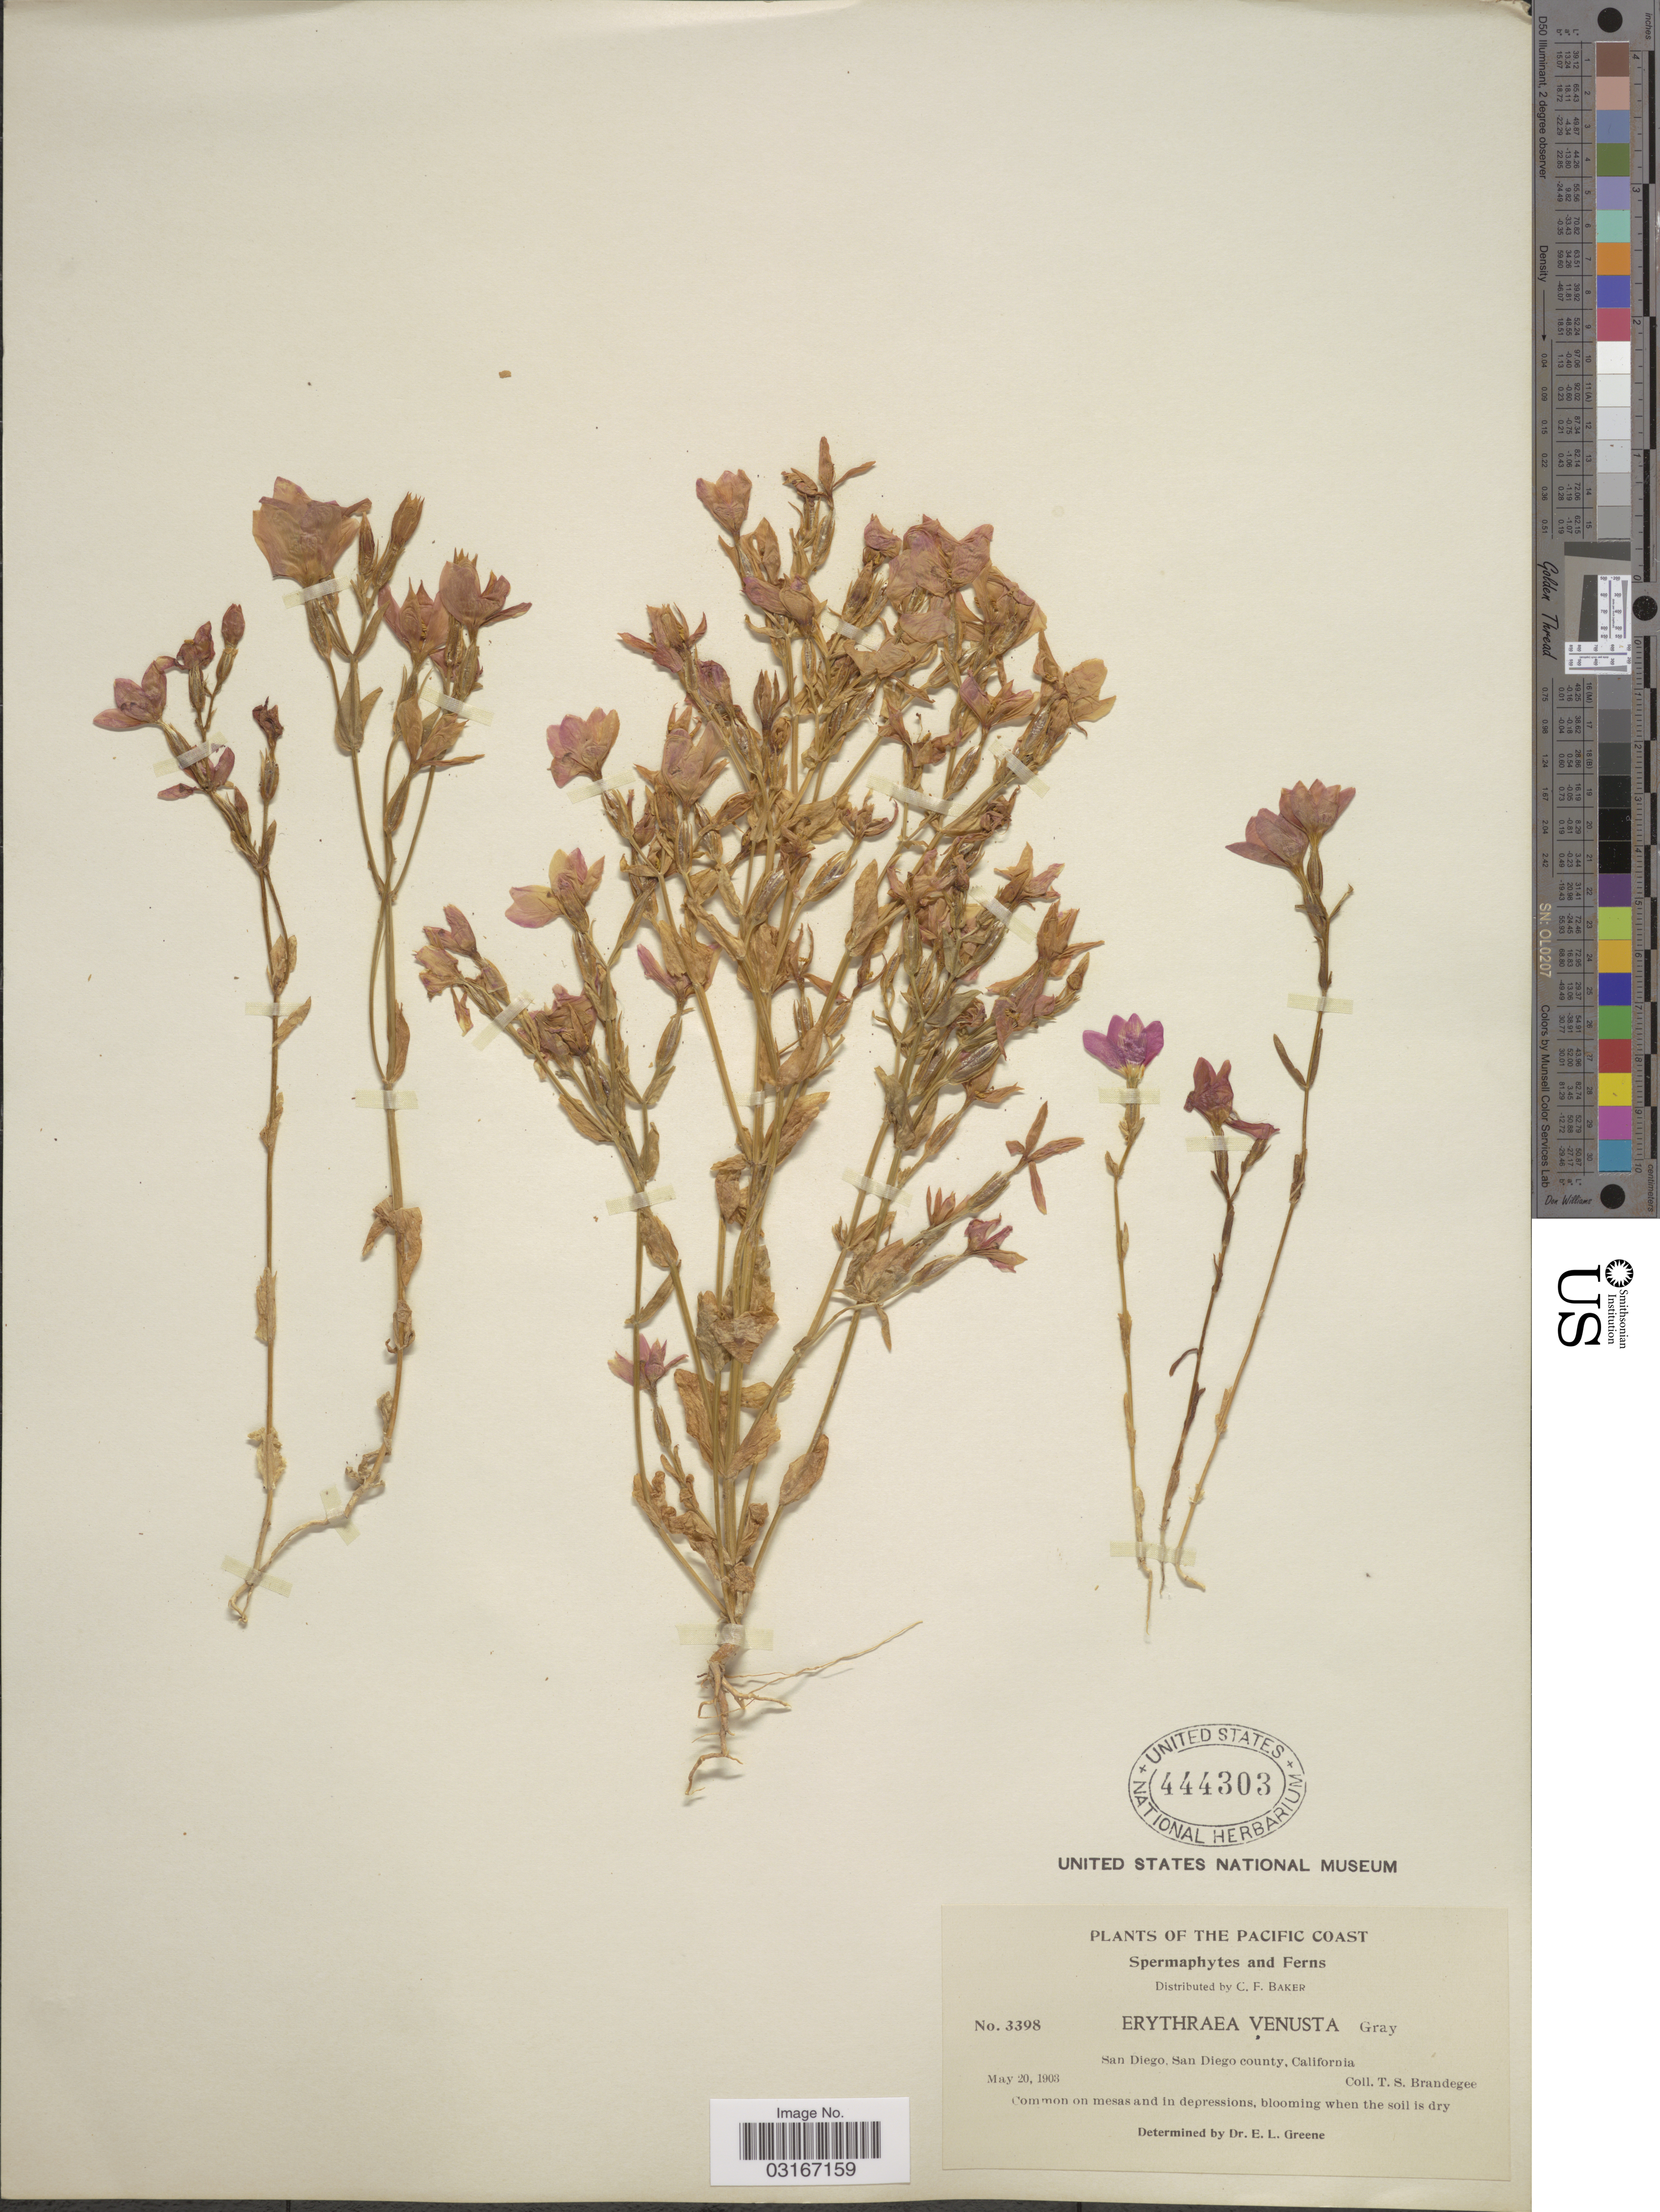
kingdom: Plantae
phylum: Tracheophyta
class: Magnoliopsida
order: Gentianales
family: Gentianaceae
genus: Centaurium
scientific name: Centaurium venustum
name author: (A. Gray) B.L. Rob.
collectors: T. S. Brandegee (herbarium)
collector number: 3398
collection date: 1903-05-20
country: United States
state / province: California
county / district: San Diego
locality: Pacific Coast. San Diego, San Diego county.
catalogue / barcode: US 444303